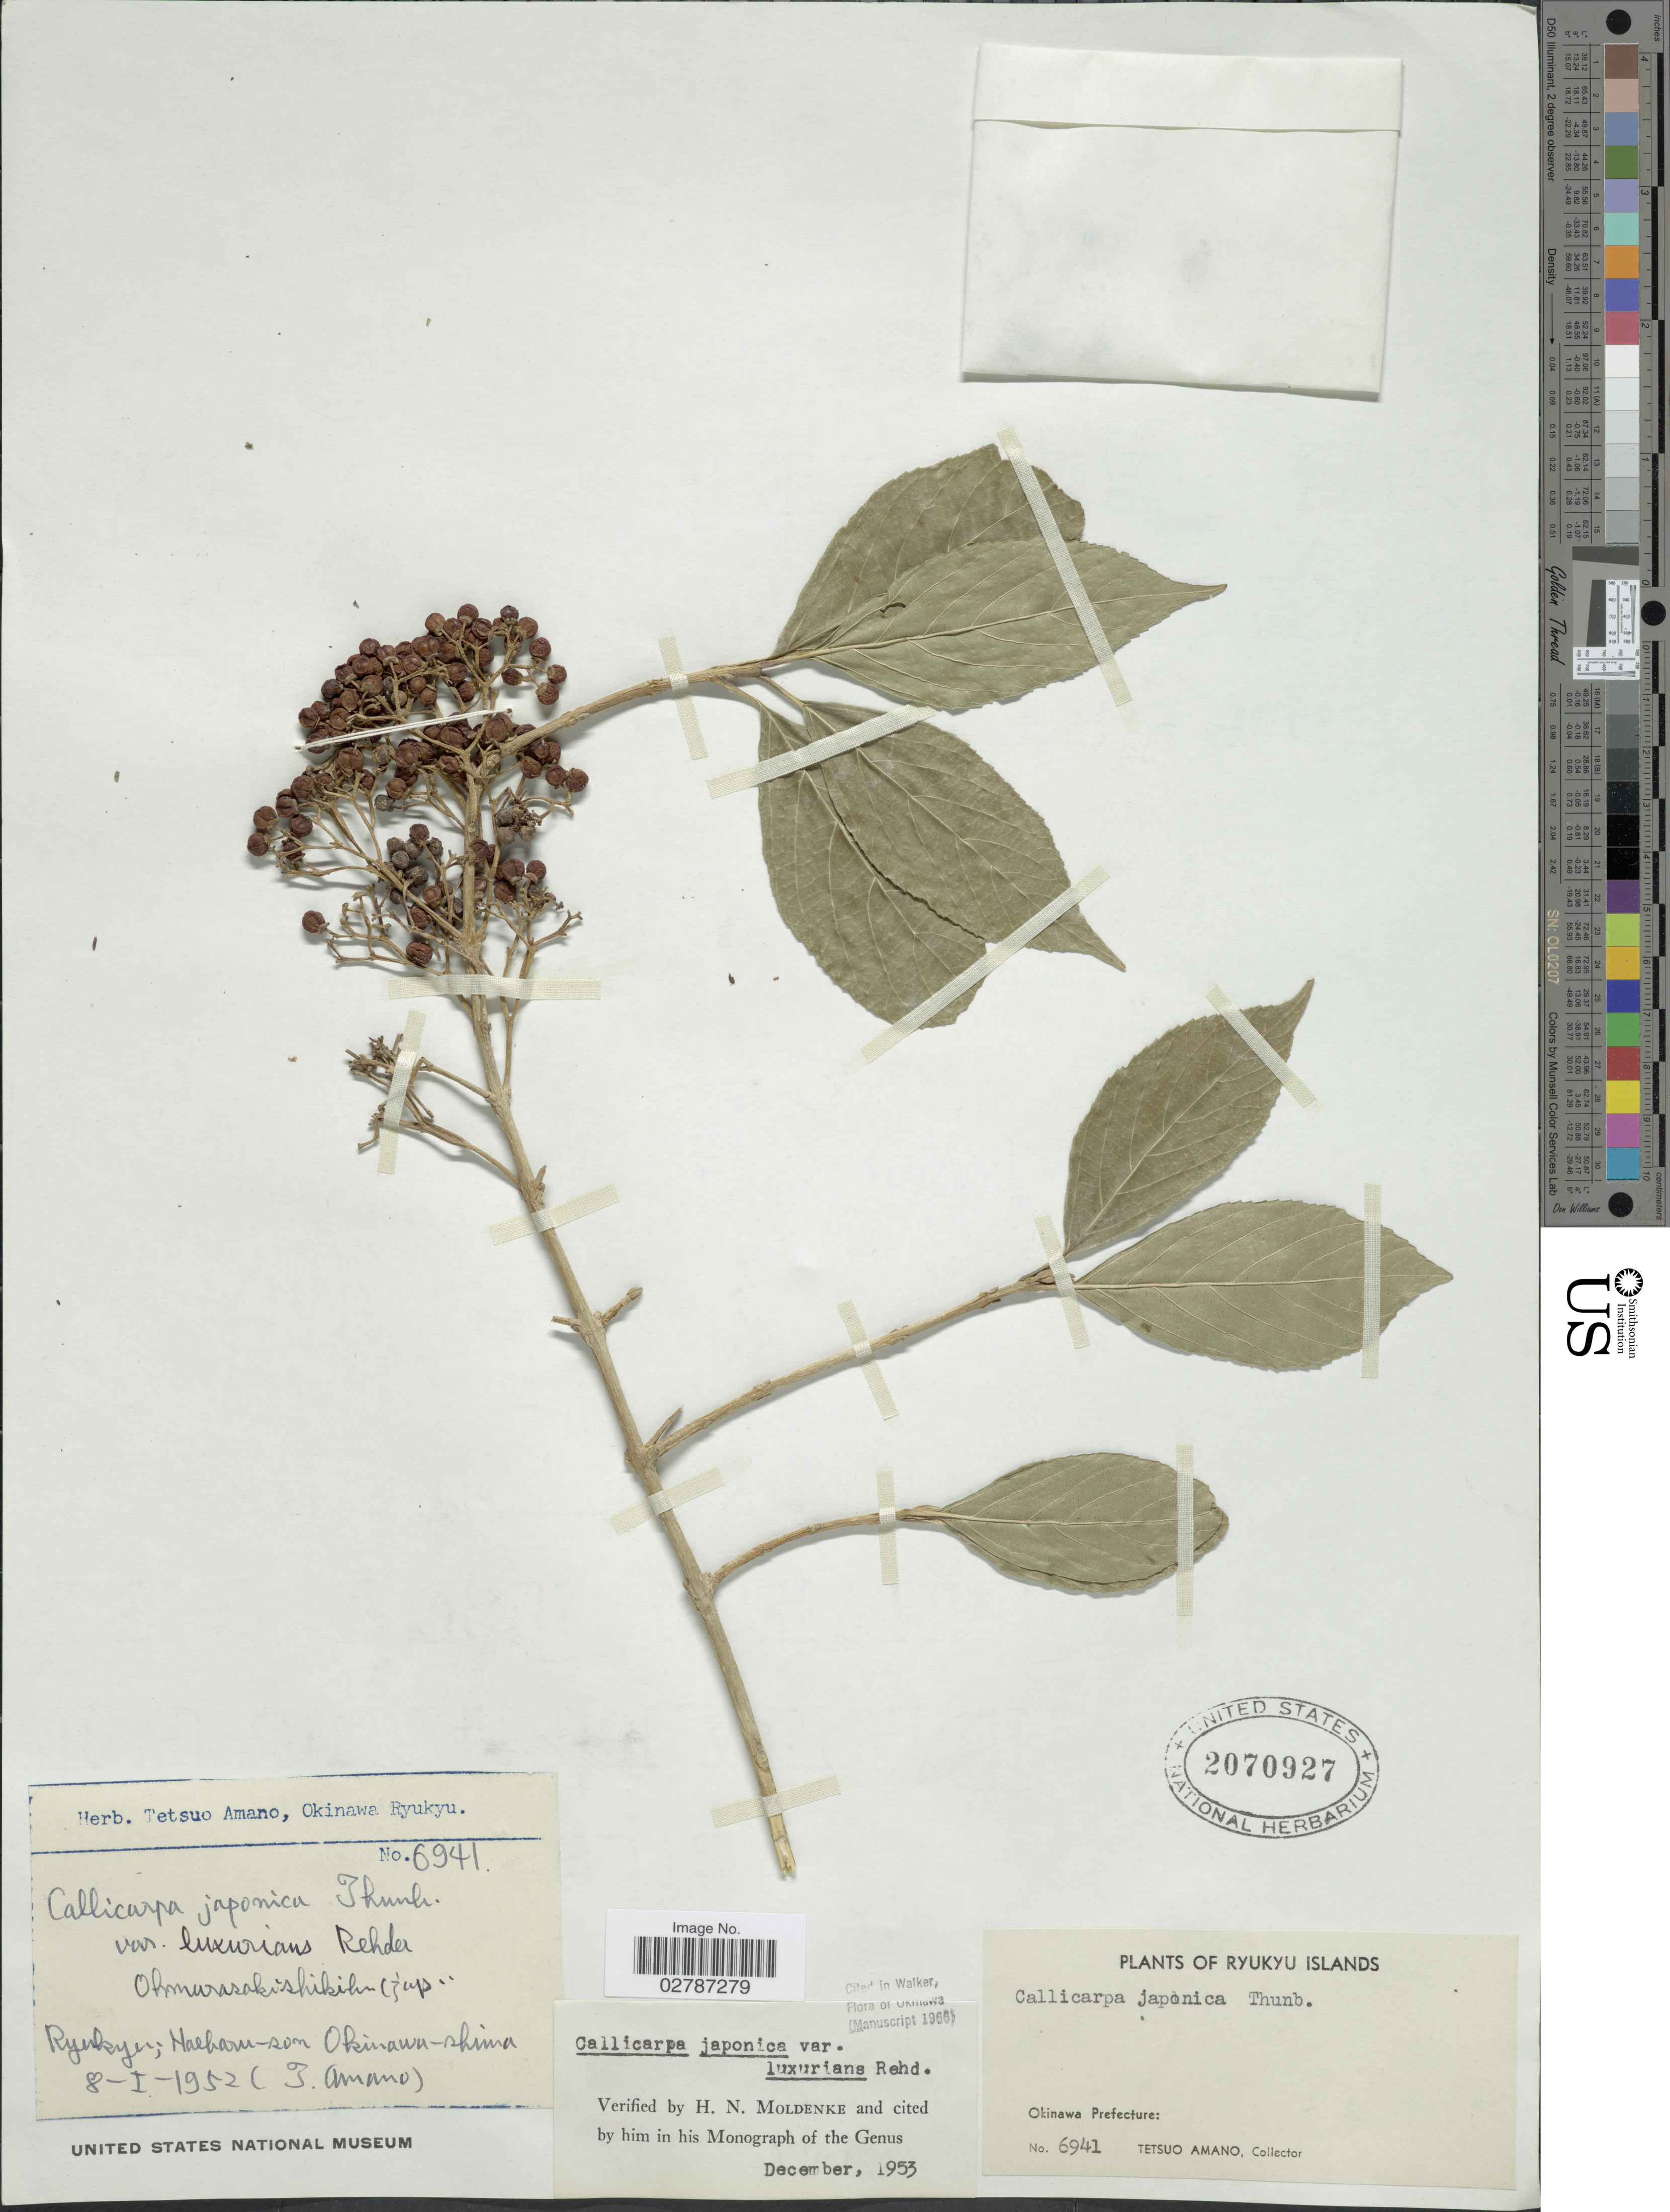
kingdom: Plantae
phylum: Tracheophyta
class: Magnoliopsida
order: Lamiales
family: Lamiaceae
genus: Callicarpa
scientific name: Callicarpa japonica var. luxurians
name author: Rehder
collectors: T. Amano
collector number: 6941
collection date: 1952-01-08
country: Japan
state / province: Okinawa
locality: Ryukyu Islands. Okinawa Prefecture. Ryukyu: Haebaru-son, Okinawa-shima.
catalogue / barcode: US 2070927